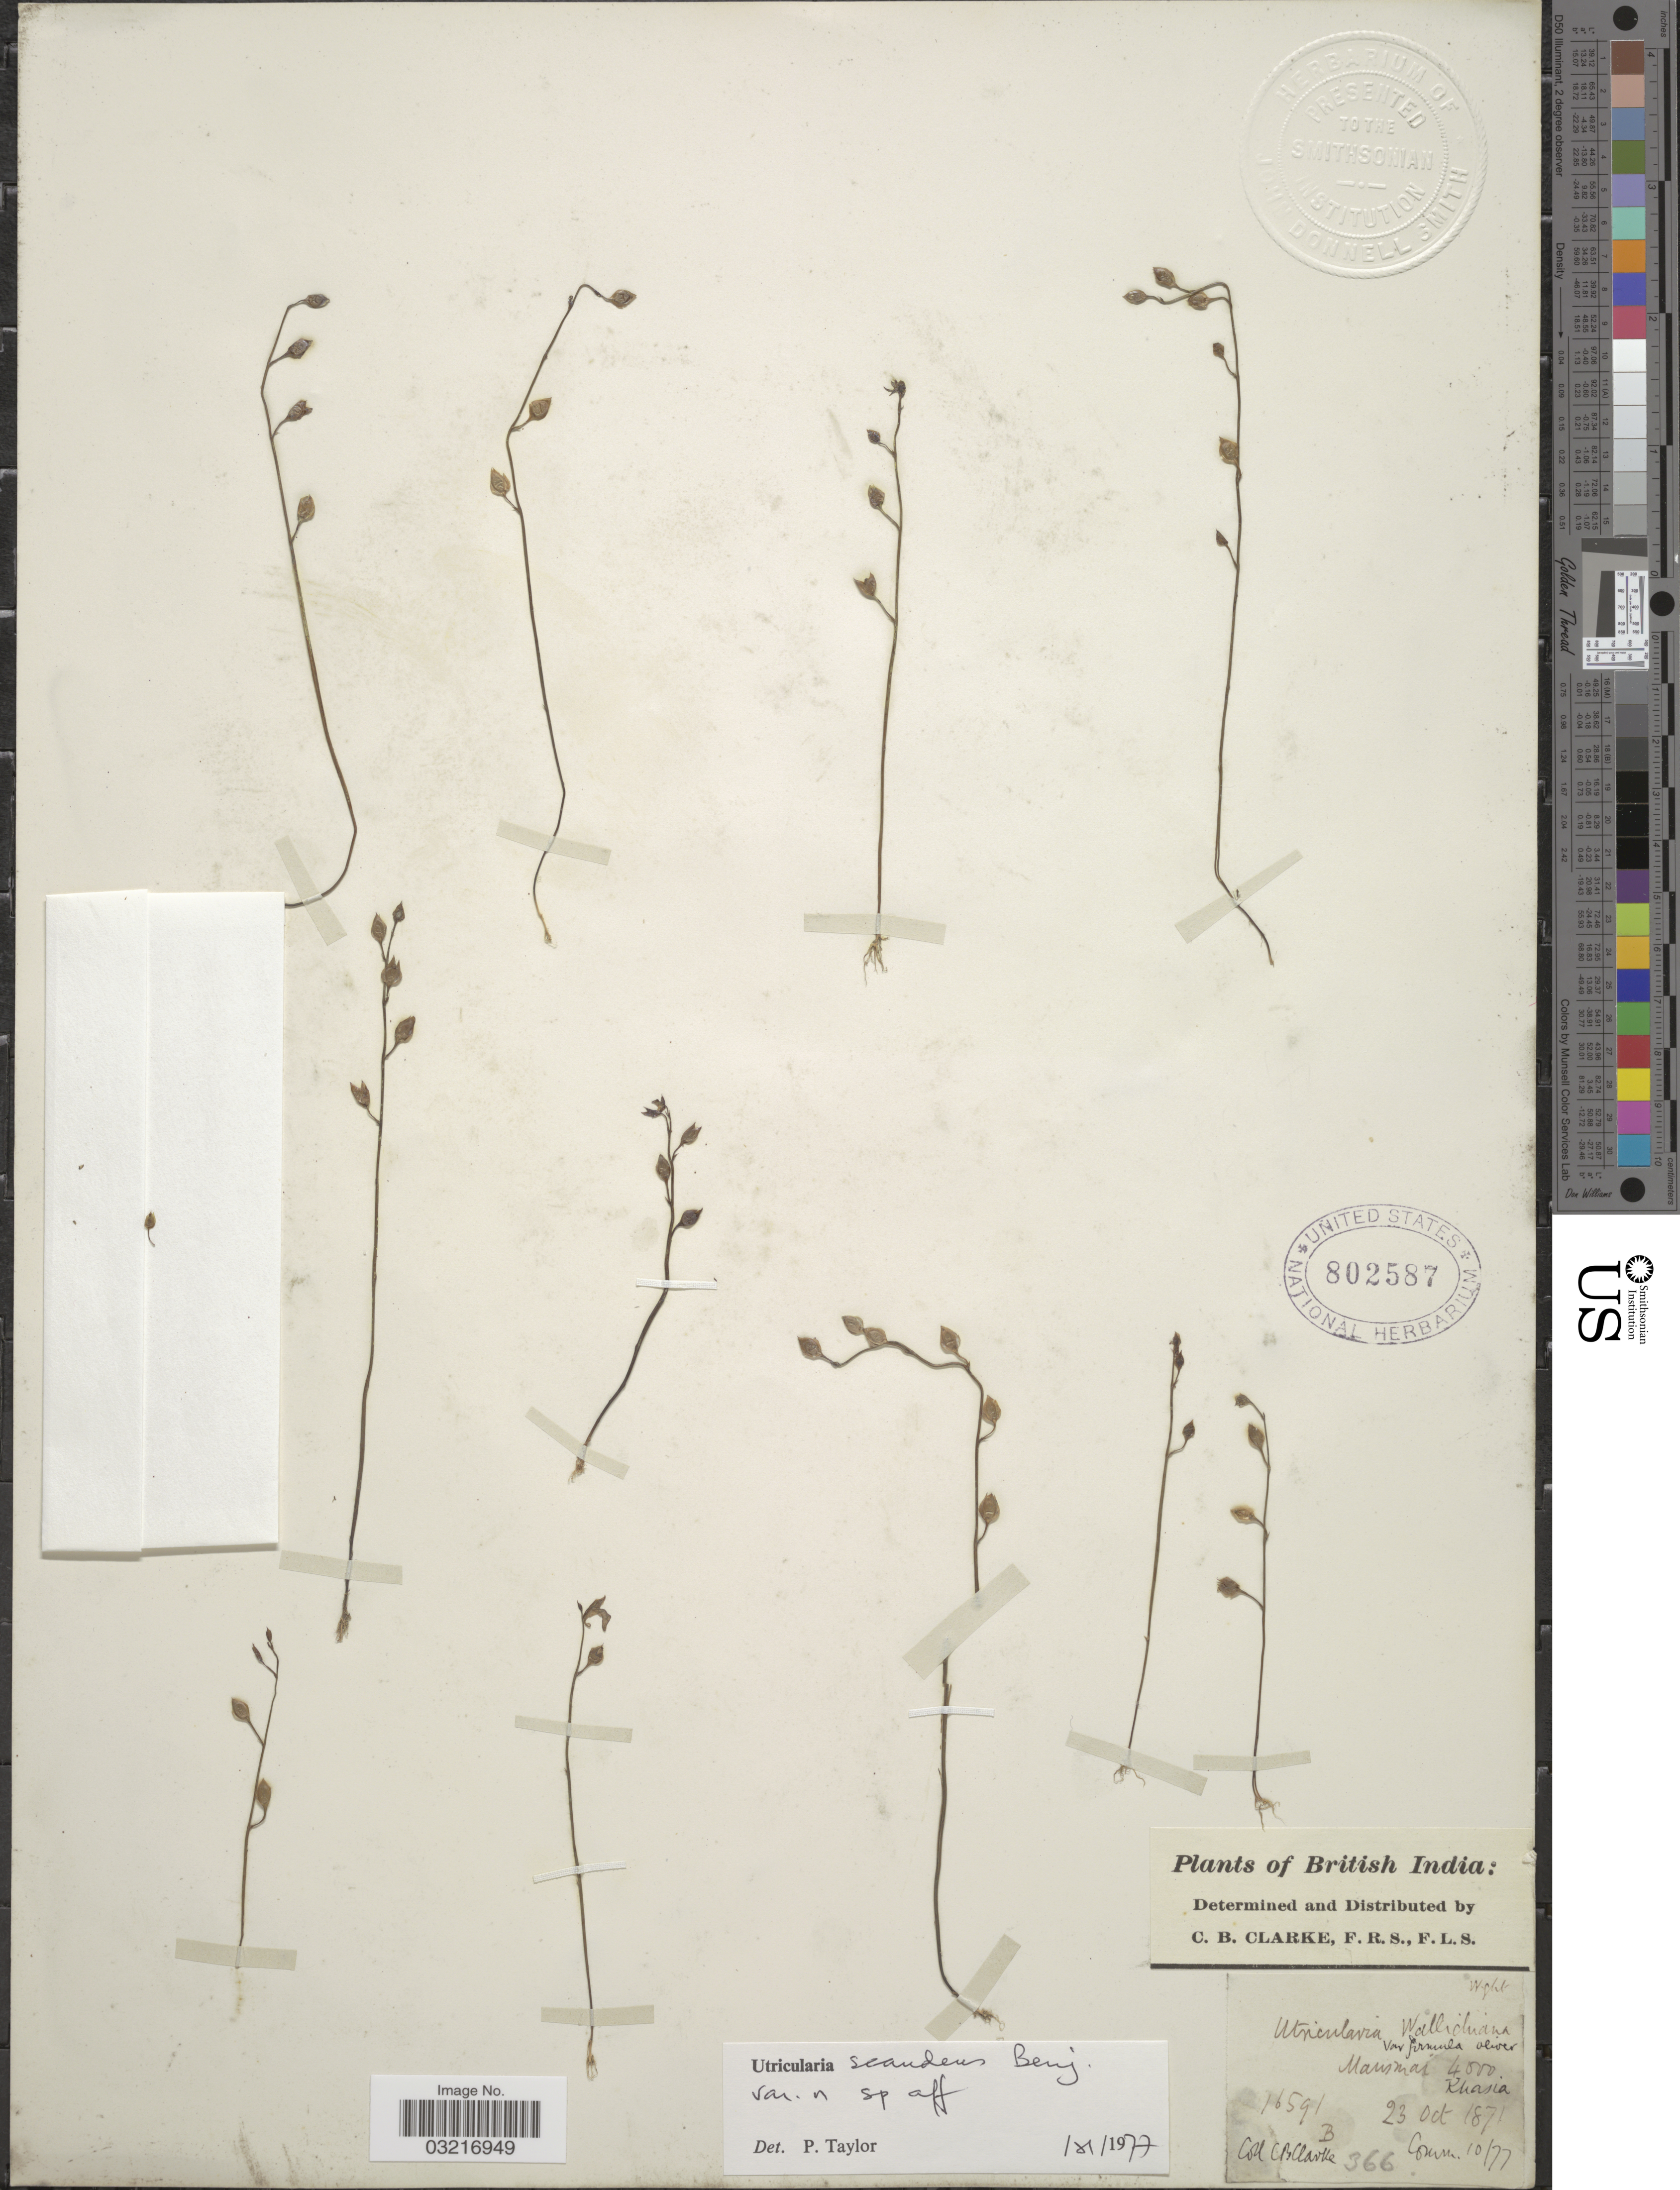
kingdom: Plantae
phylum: Tracheophyta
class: Magnoliopsida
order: Lamiales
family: Lentibulariaceae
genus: Utricularia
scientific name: Utricularia scandens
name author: Benj.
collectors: C. B. Clarke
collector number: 16591B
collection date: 1871-10-23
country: India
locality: British India, Mansmai, Khasia.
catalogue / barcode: US 802587